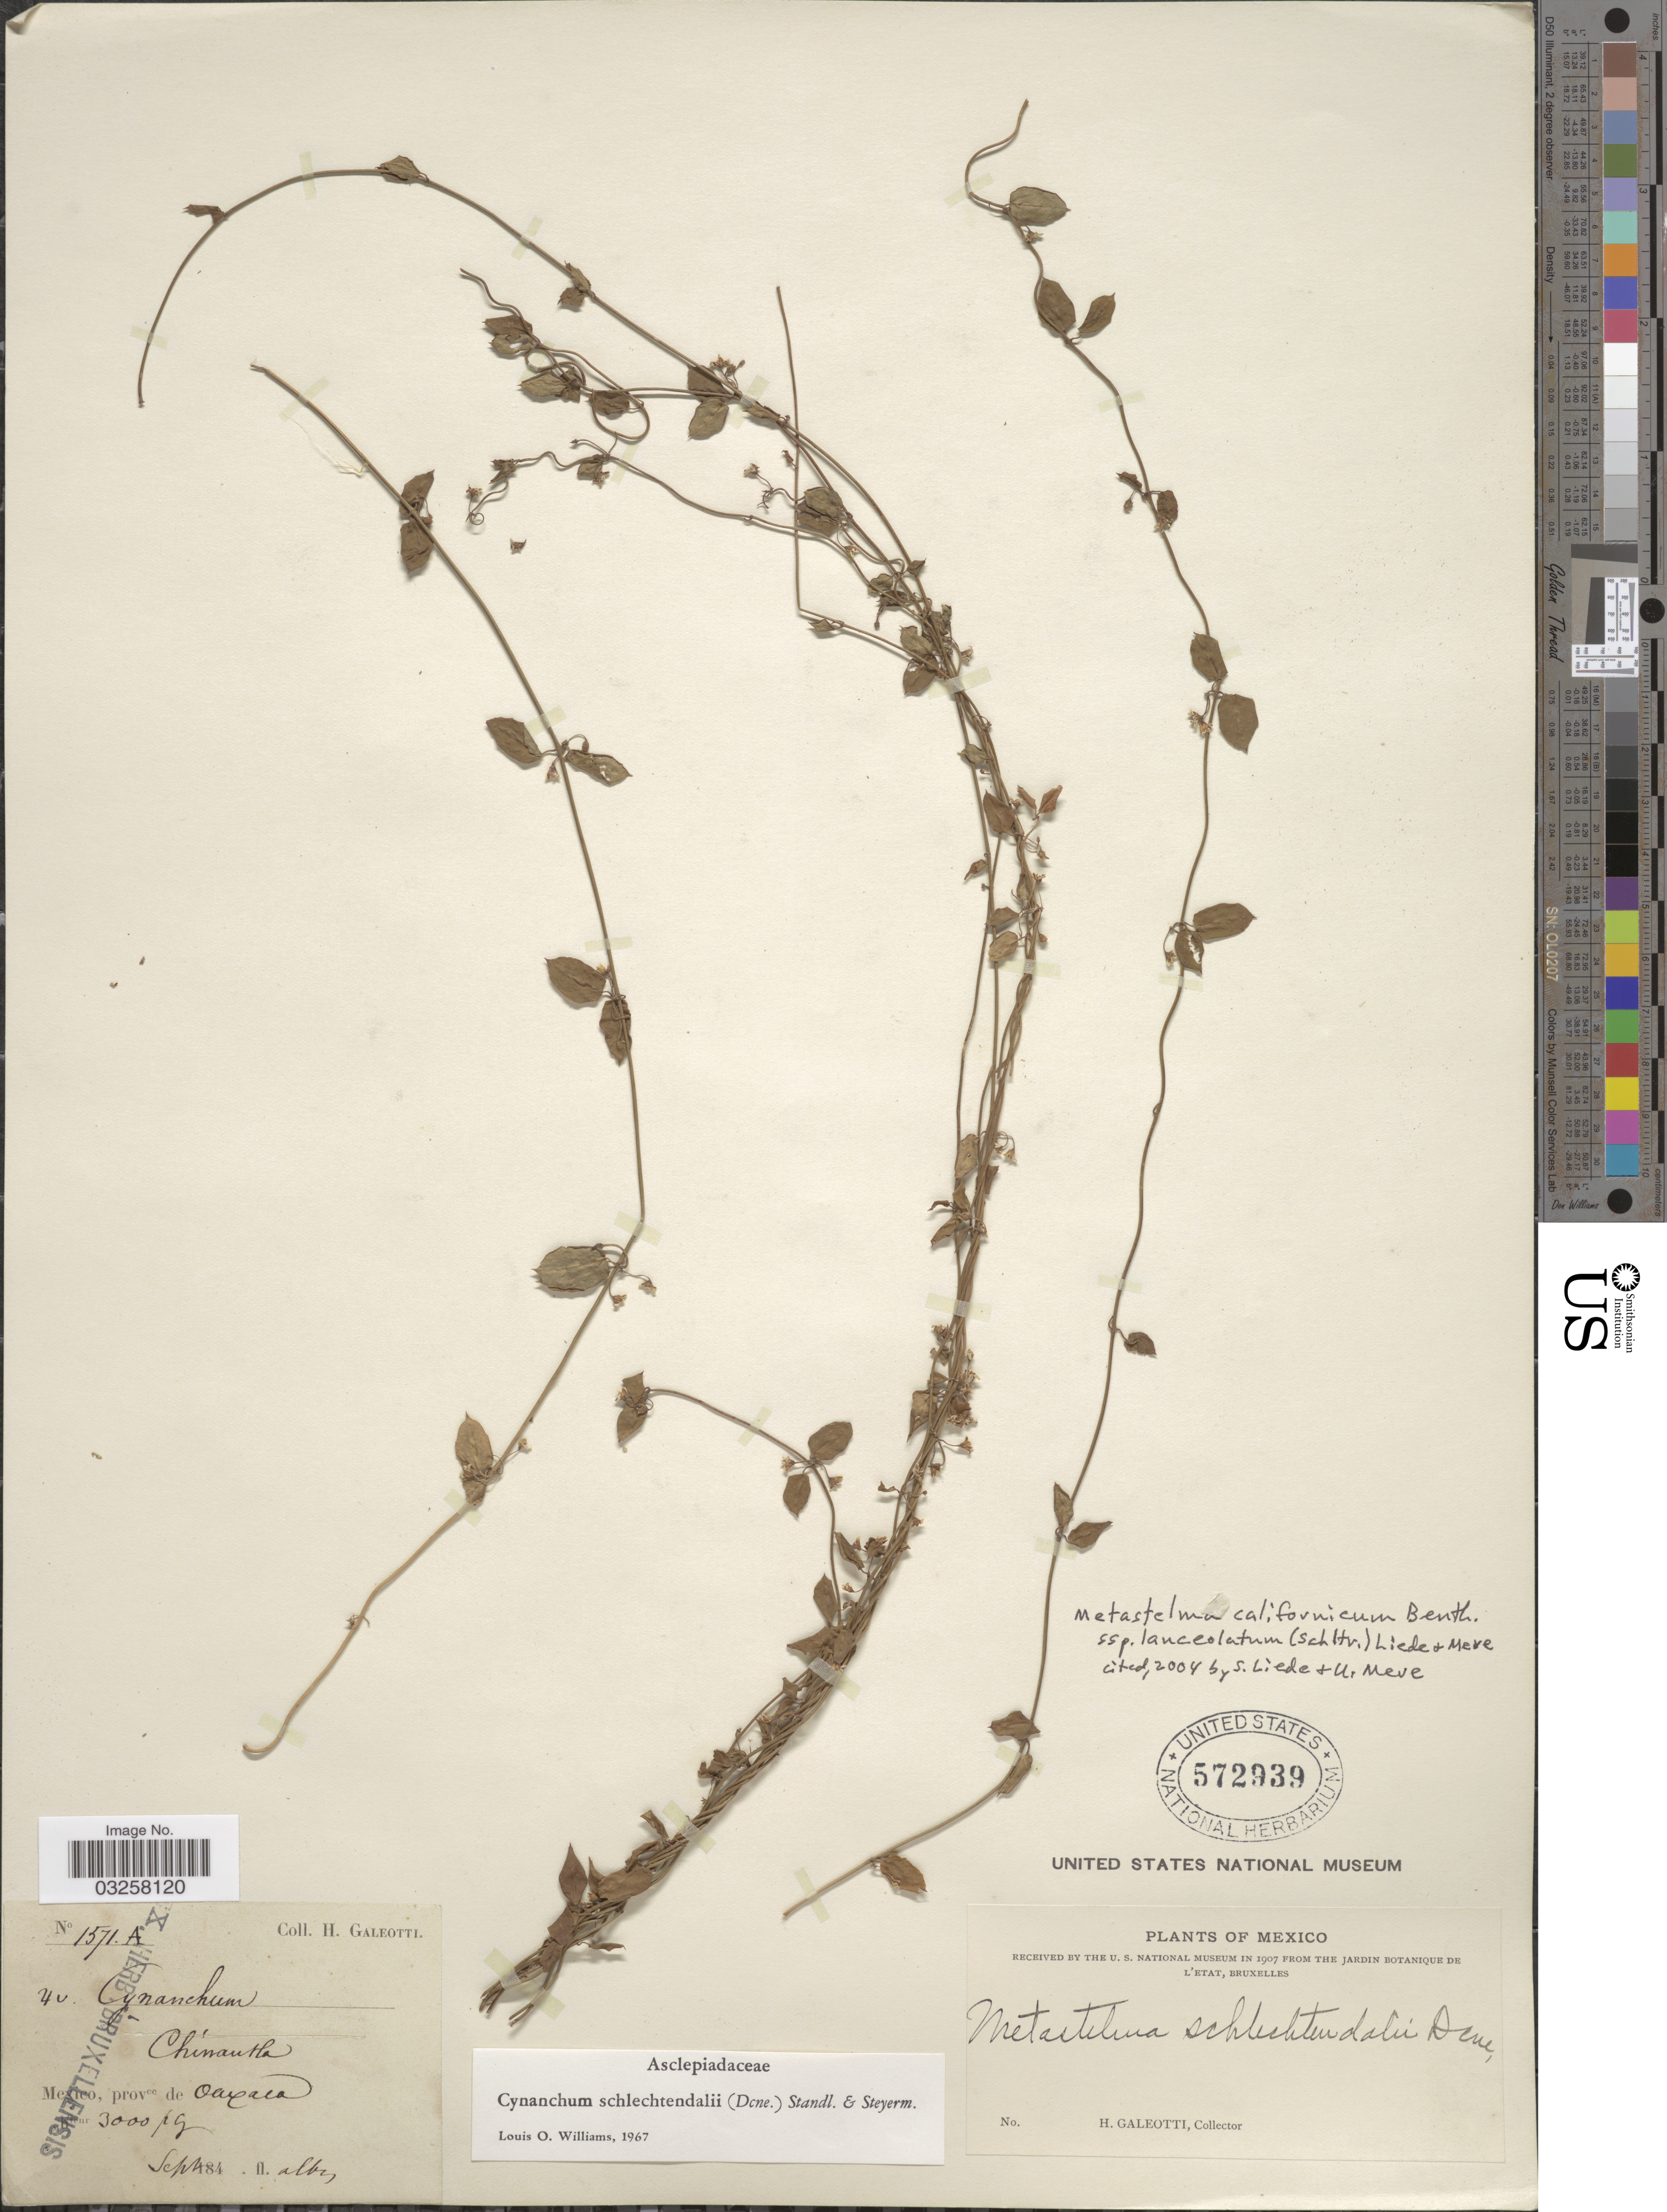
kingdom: Plantae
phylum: Tracheophyta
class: Magnoliopsida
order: Gentianales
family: Apocynaceae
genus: Metastelma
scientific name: Metastelma californicum subsp. lanceolatum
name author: (Schltr.) Liede & Meve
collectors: H. G. Galeotti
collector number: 1571A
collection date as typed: Sept 184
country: Mexico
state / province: Oaxaca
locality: Chinantla.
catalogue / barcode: US 572939